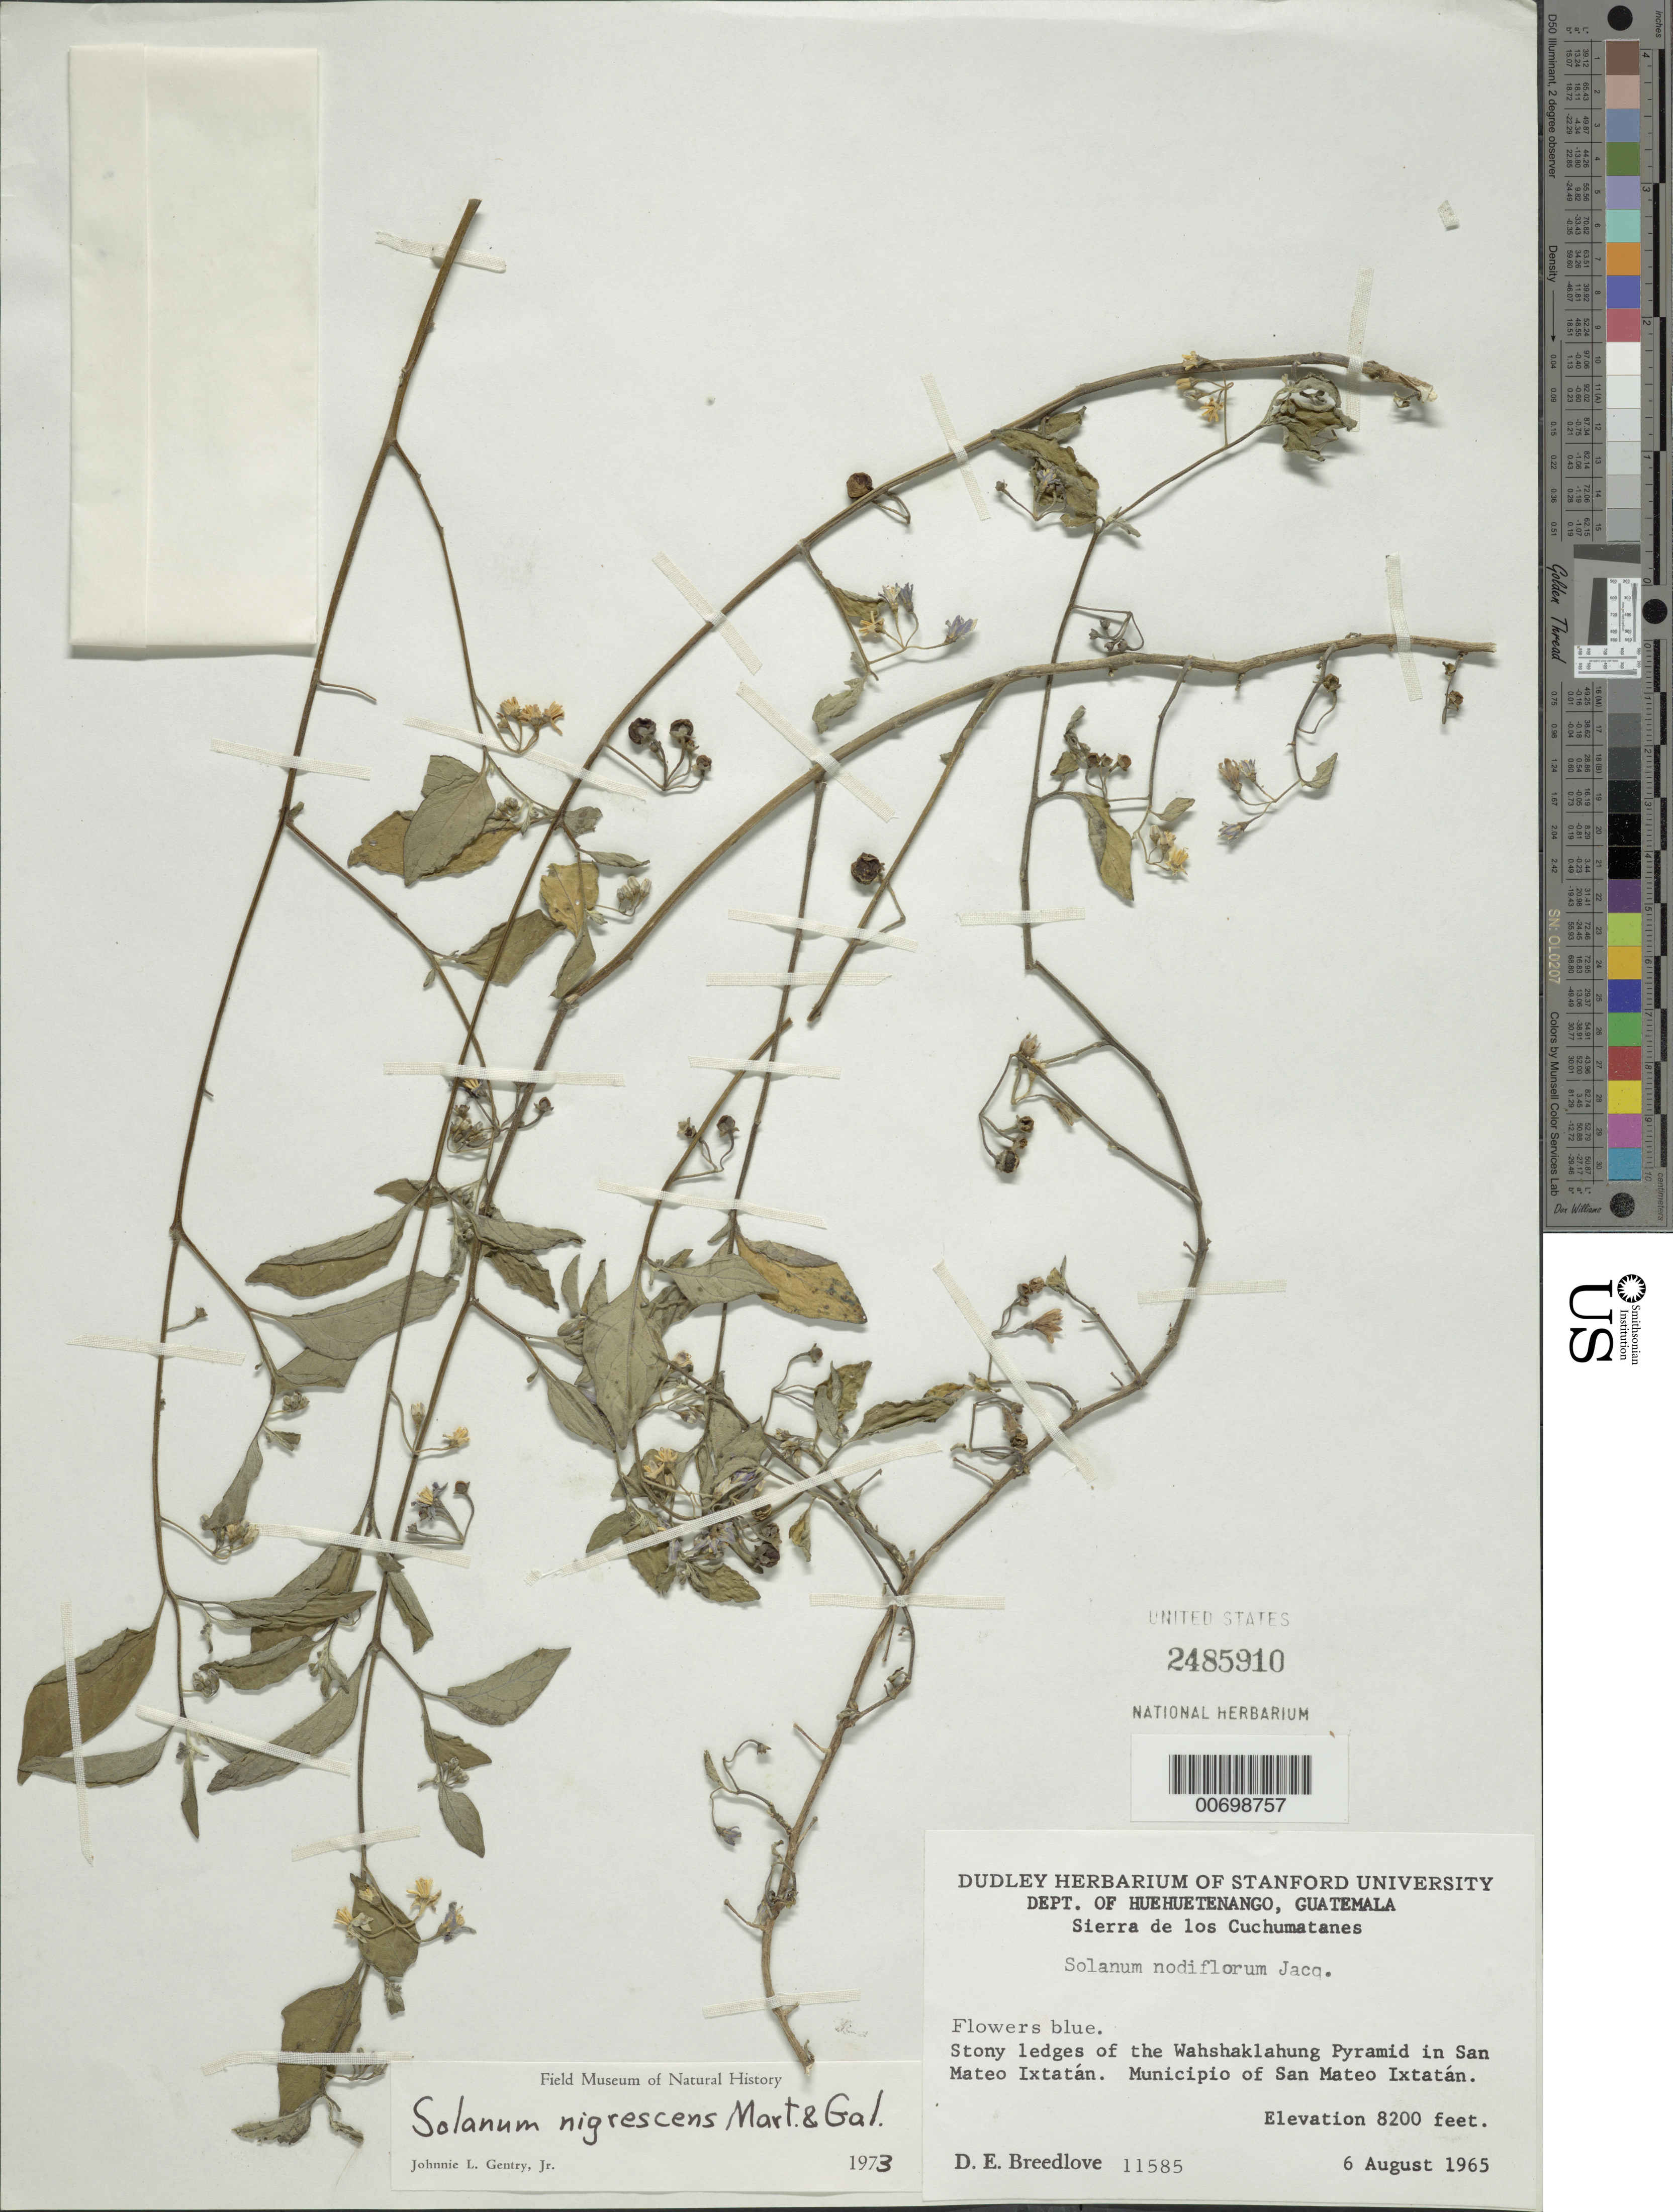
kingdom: Plantae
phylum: Tracheophyta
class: Magnoliopsida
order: Solanales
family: Solanaceae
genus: Solanum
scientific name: Solanum nigrescens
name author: M. Martens & Galeotti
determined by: Gentry, J. L.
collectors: D. E. Breedlove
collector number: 11585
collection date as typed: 08 Jun 1965 or 06 Aug 1965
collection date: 1965-06-08 or 1965-08-06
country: Guatemala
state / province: Huehuetenango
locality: San Mateo Ixtatan, Wahshaklahung Pyramid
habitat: Stony ledges of the pyramid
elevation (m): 2499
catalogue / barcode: US 2485910